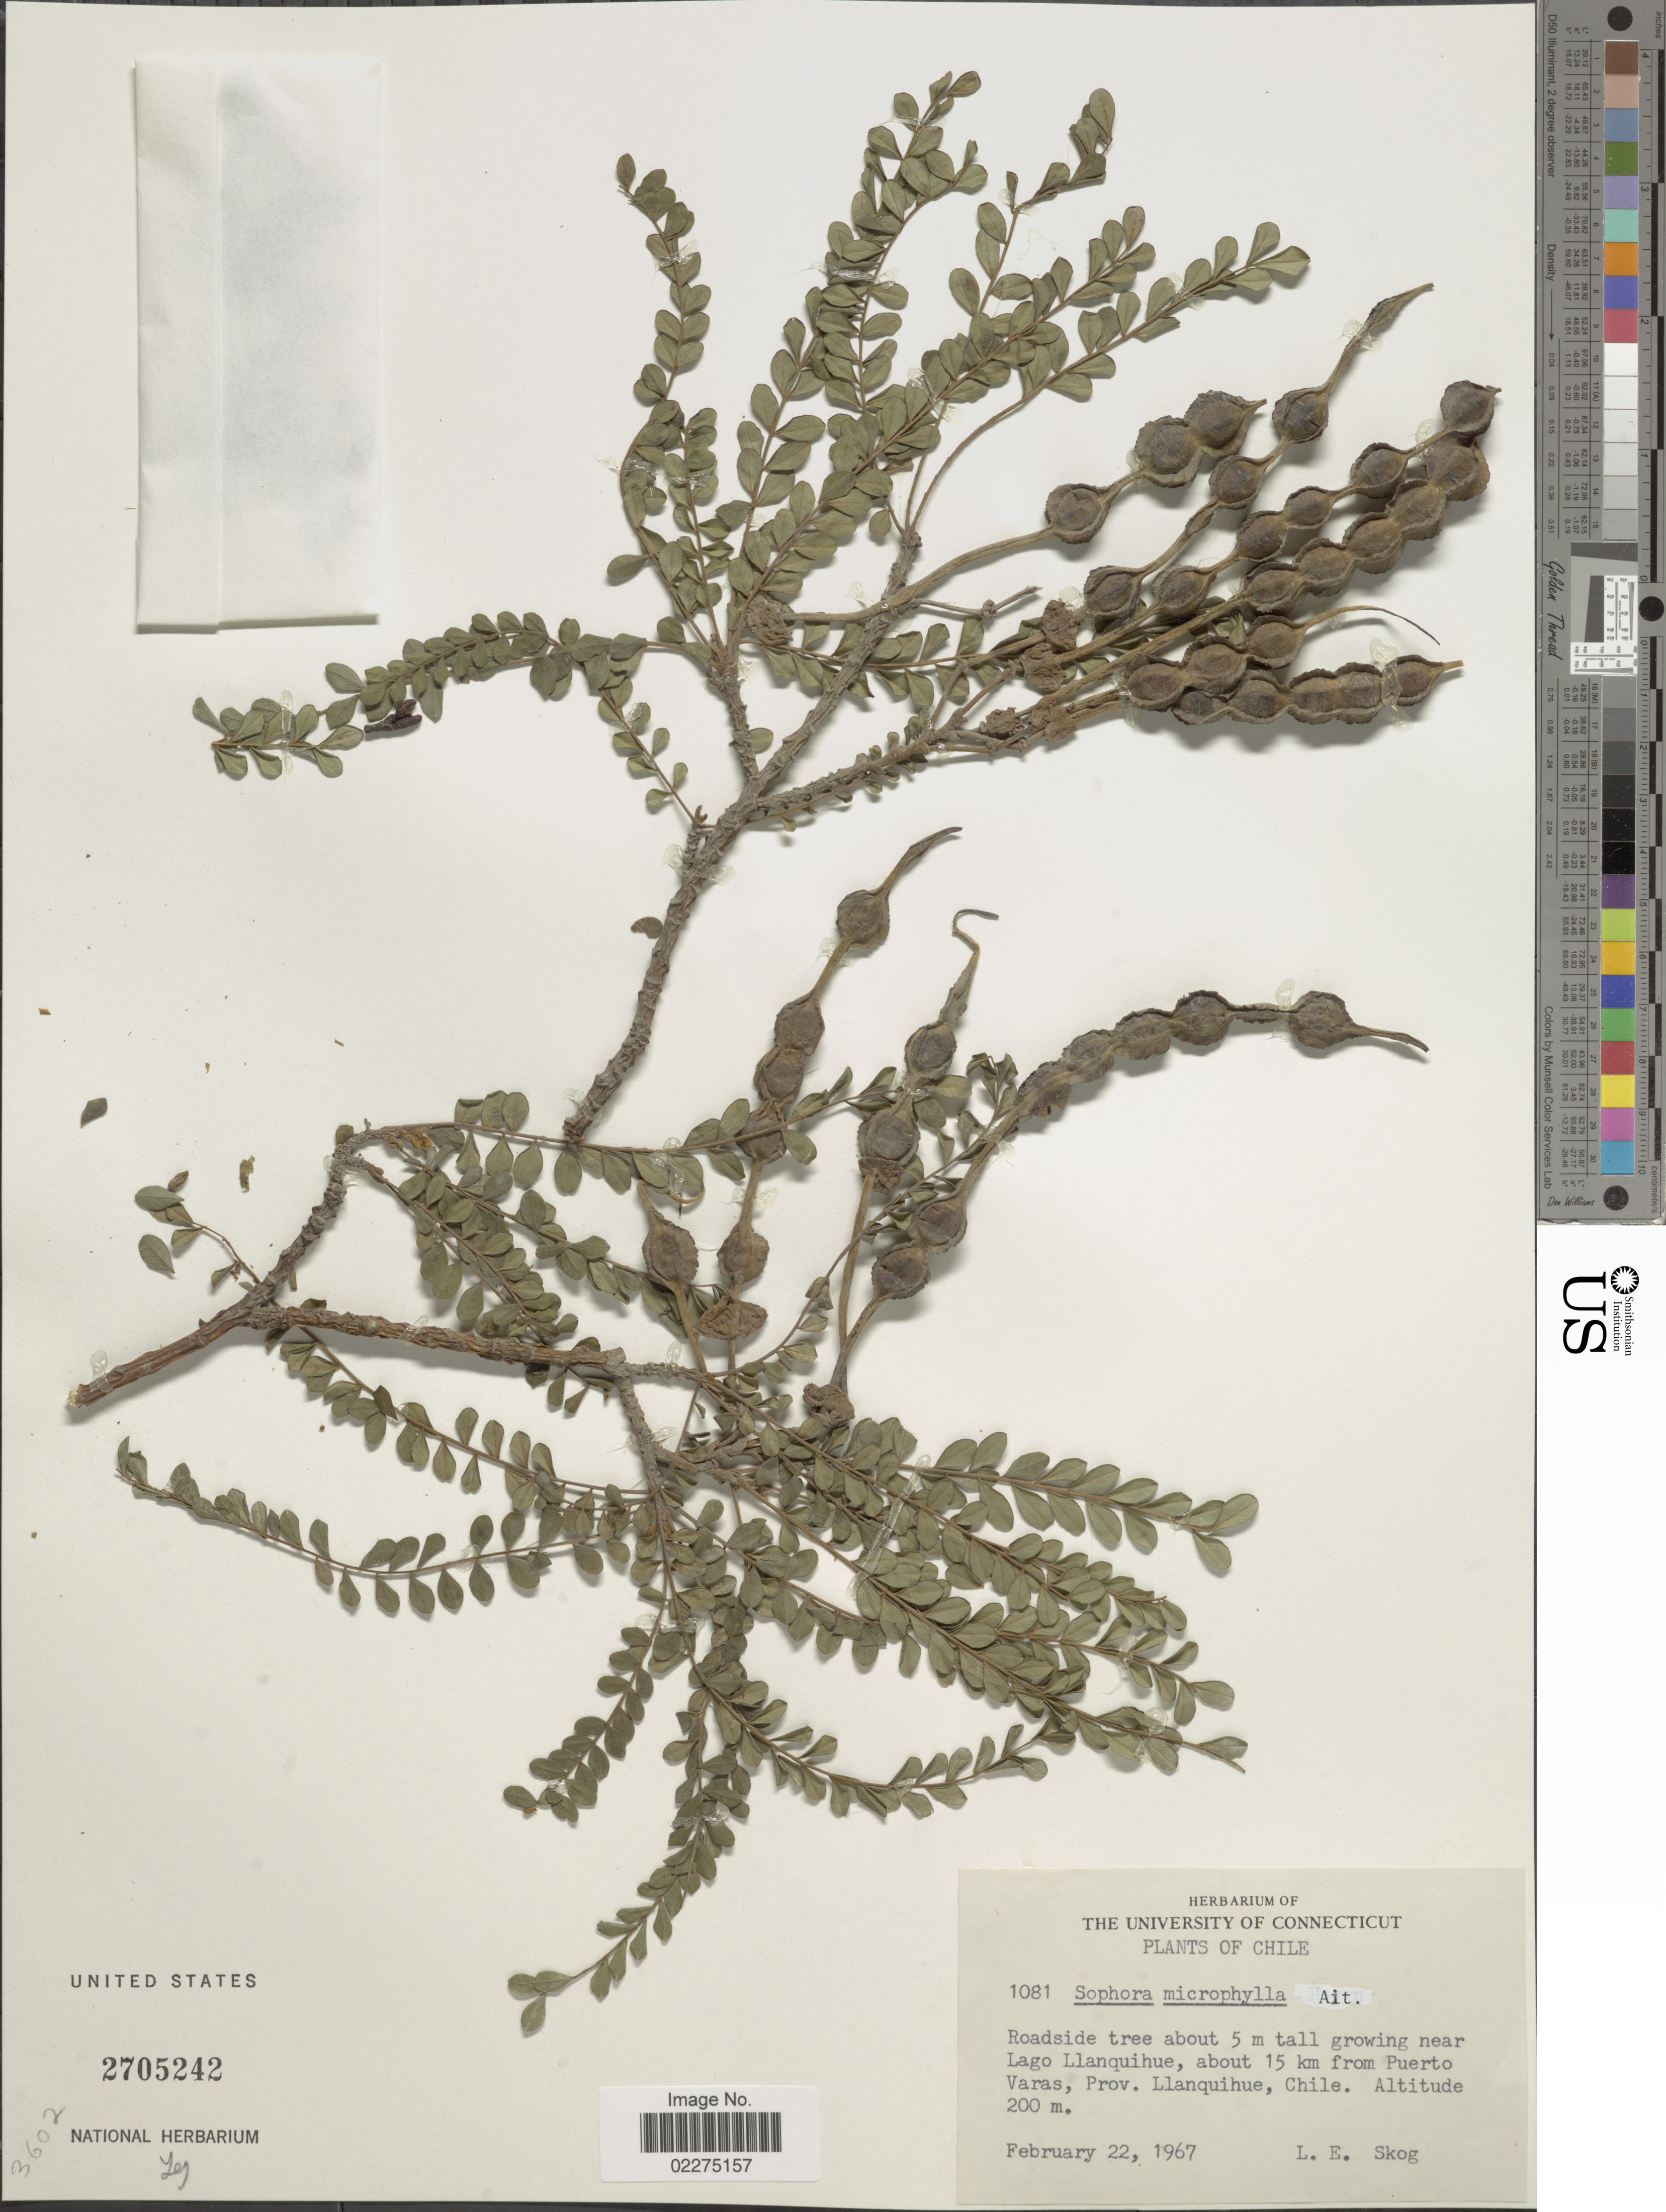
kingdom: Plantae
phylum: Tracheophyta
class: Magnoliopsida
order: Fabales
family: Fabaceae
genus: Sophora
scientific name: Sophora microphylla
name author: Aiton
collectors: L. E. Skog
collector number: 1081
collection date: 1967-02-22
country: Chile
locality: Lago Llanqihue, about 15 km from Puerto Varas, Prov. Llanqihue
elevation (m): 200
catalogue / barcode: US 2705242